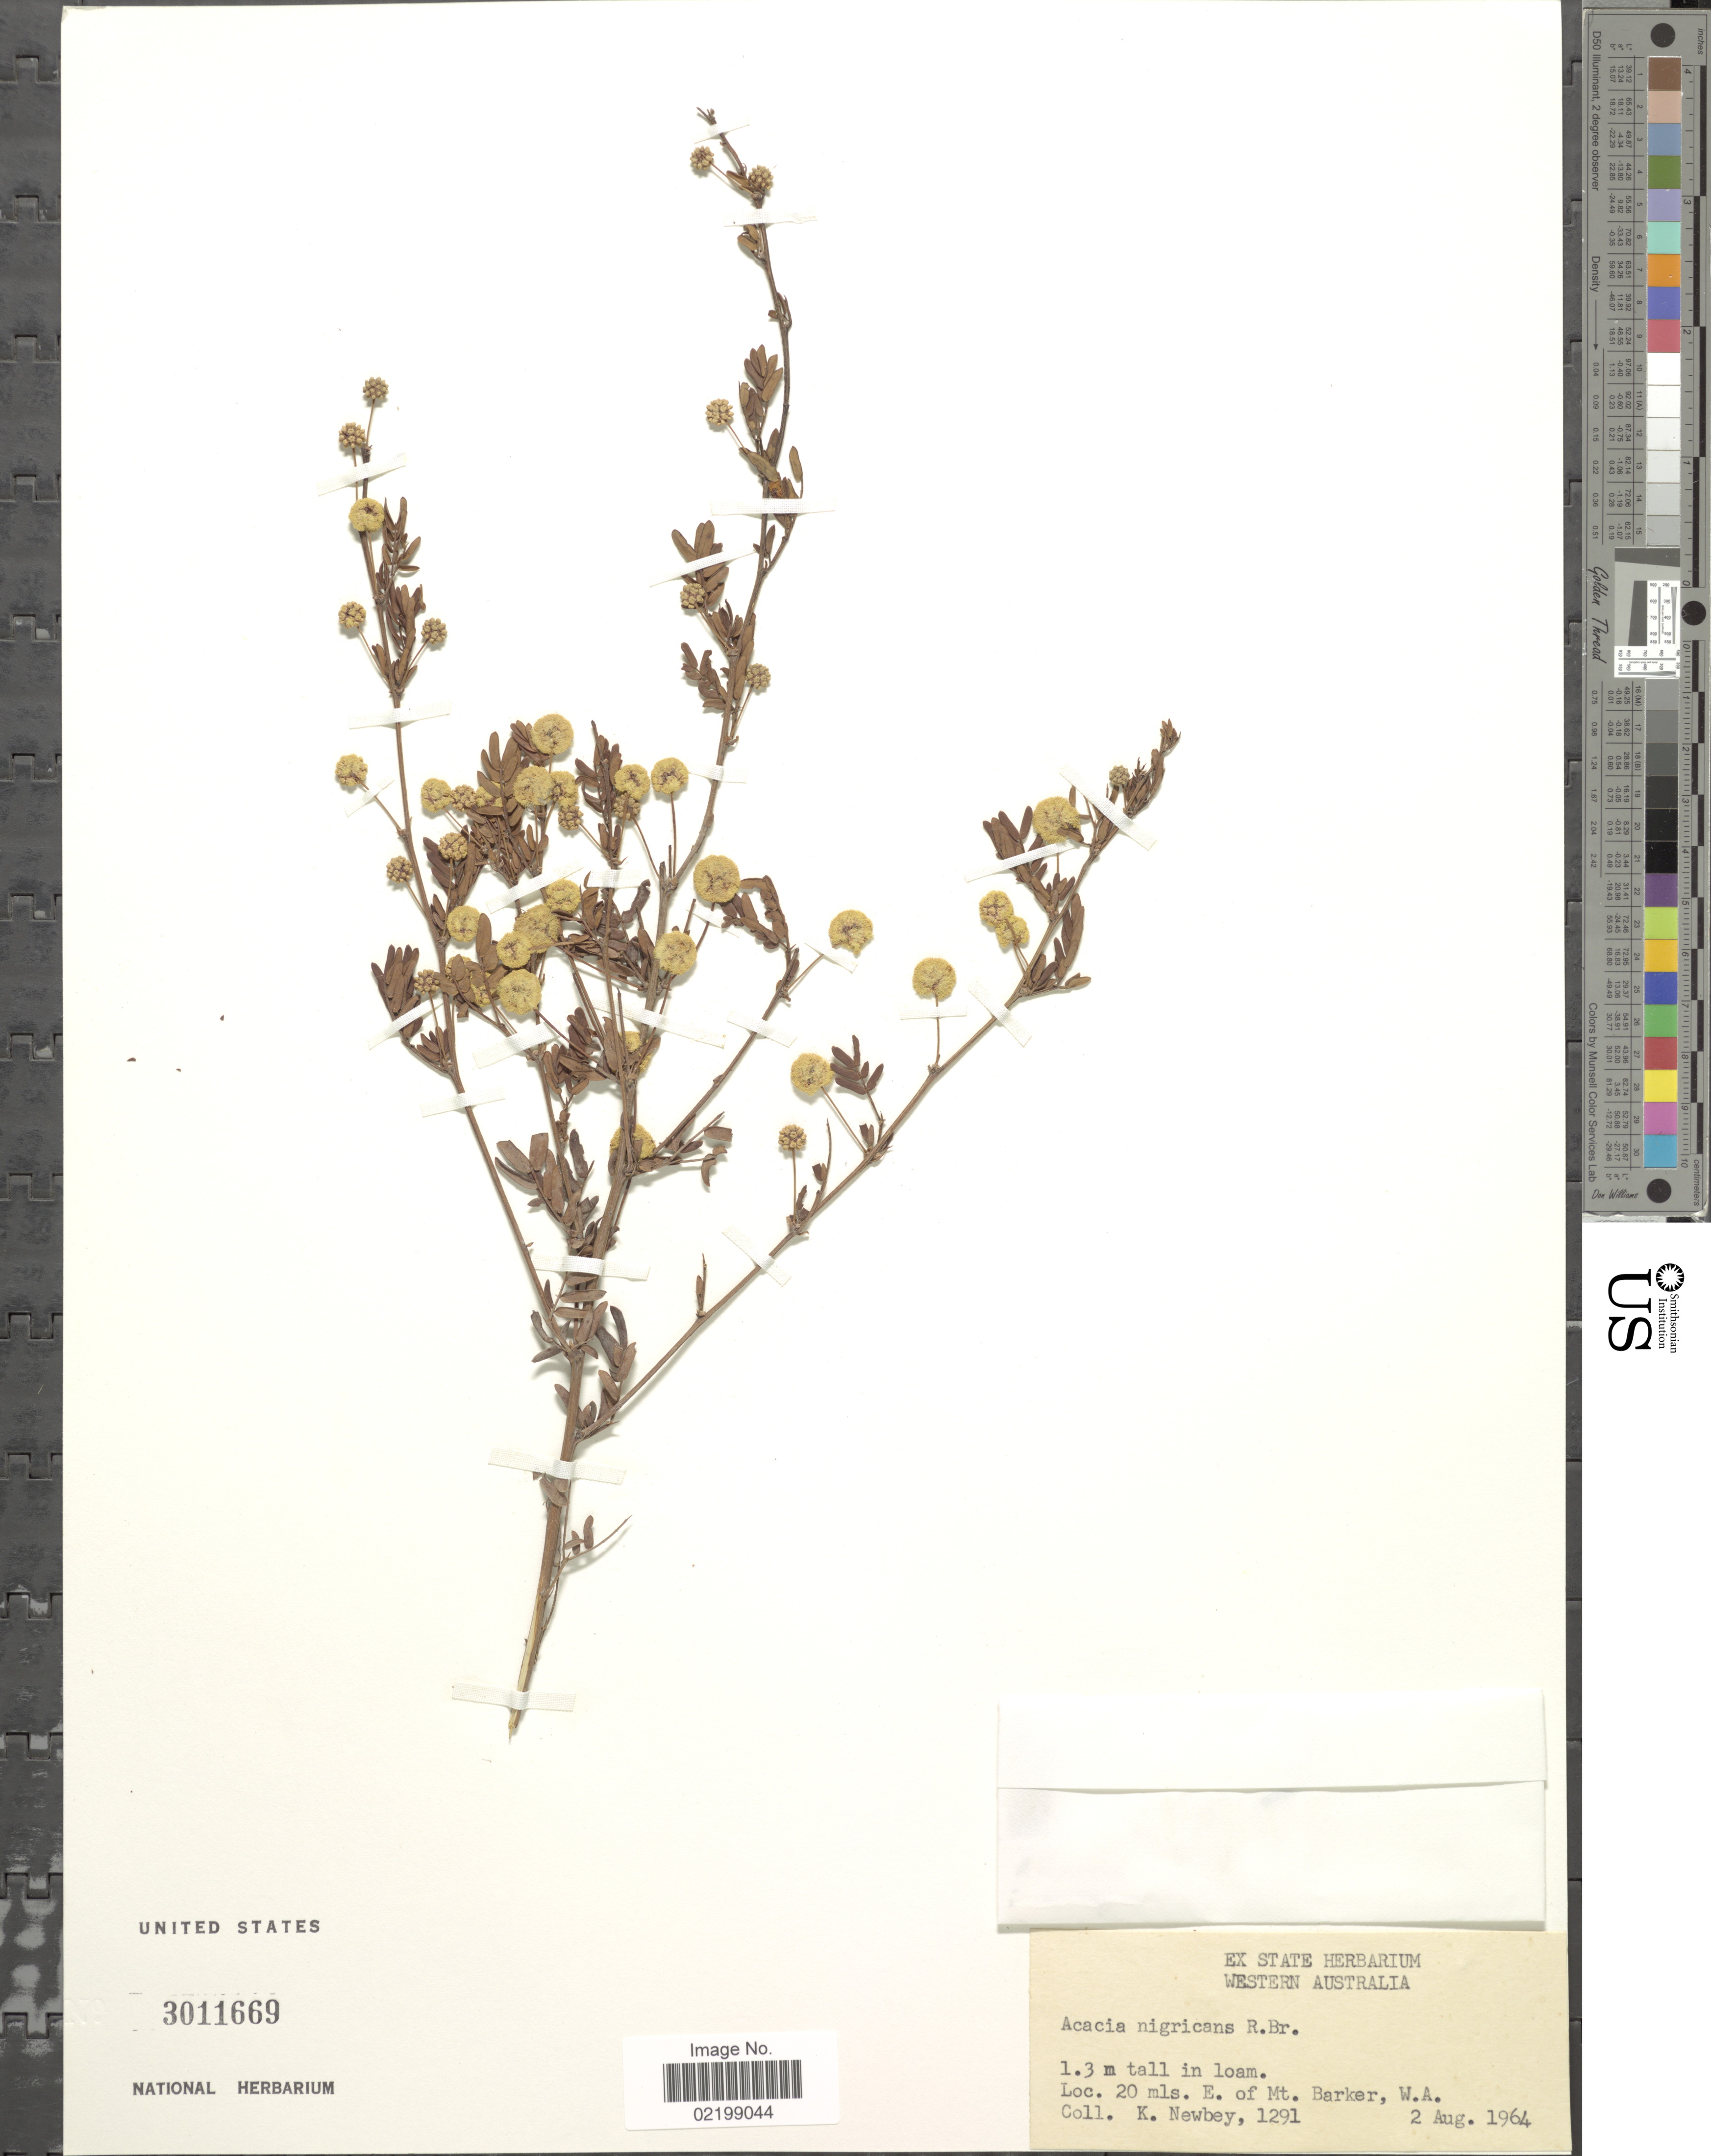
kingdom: Plantae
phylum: Tracheophyta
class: Magnoliopsida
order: Fabales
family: Fabaceae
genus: Acacia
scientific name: Acacia nigricans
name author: (Labill.) R. Br.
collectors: K. Newbey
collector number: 1291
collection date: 1964-08-02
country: Australia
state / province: Western Australia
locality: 20 mls. E. of Mt. Barker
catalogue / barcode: US 3011669